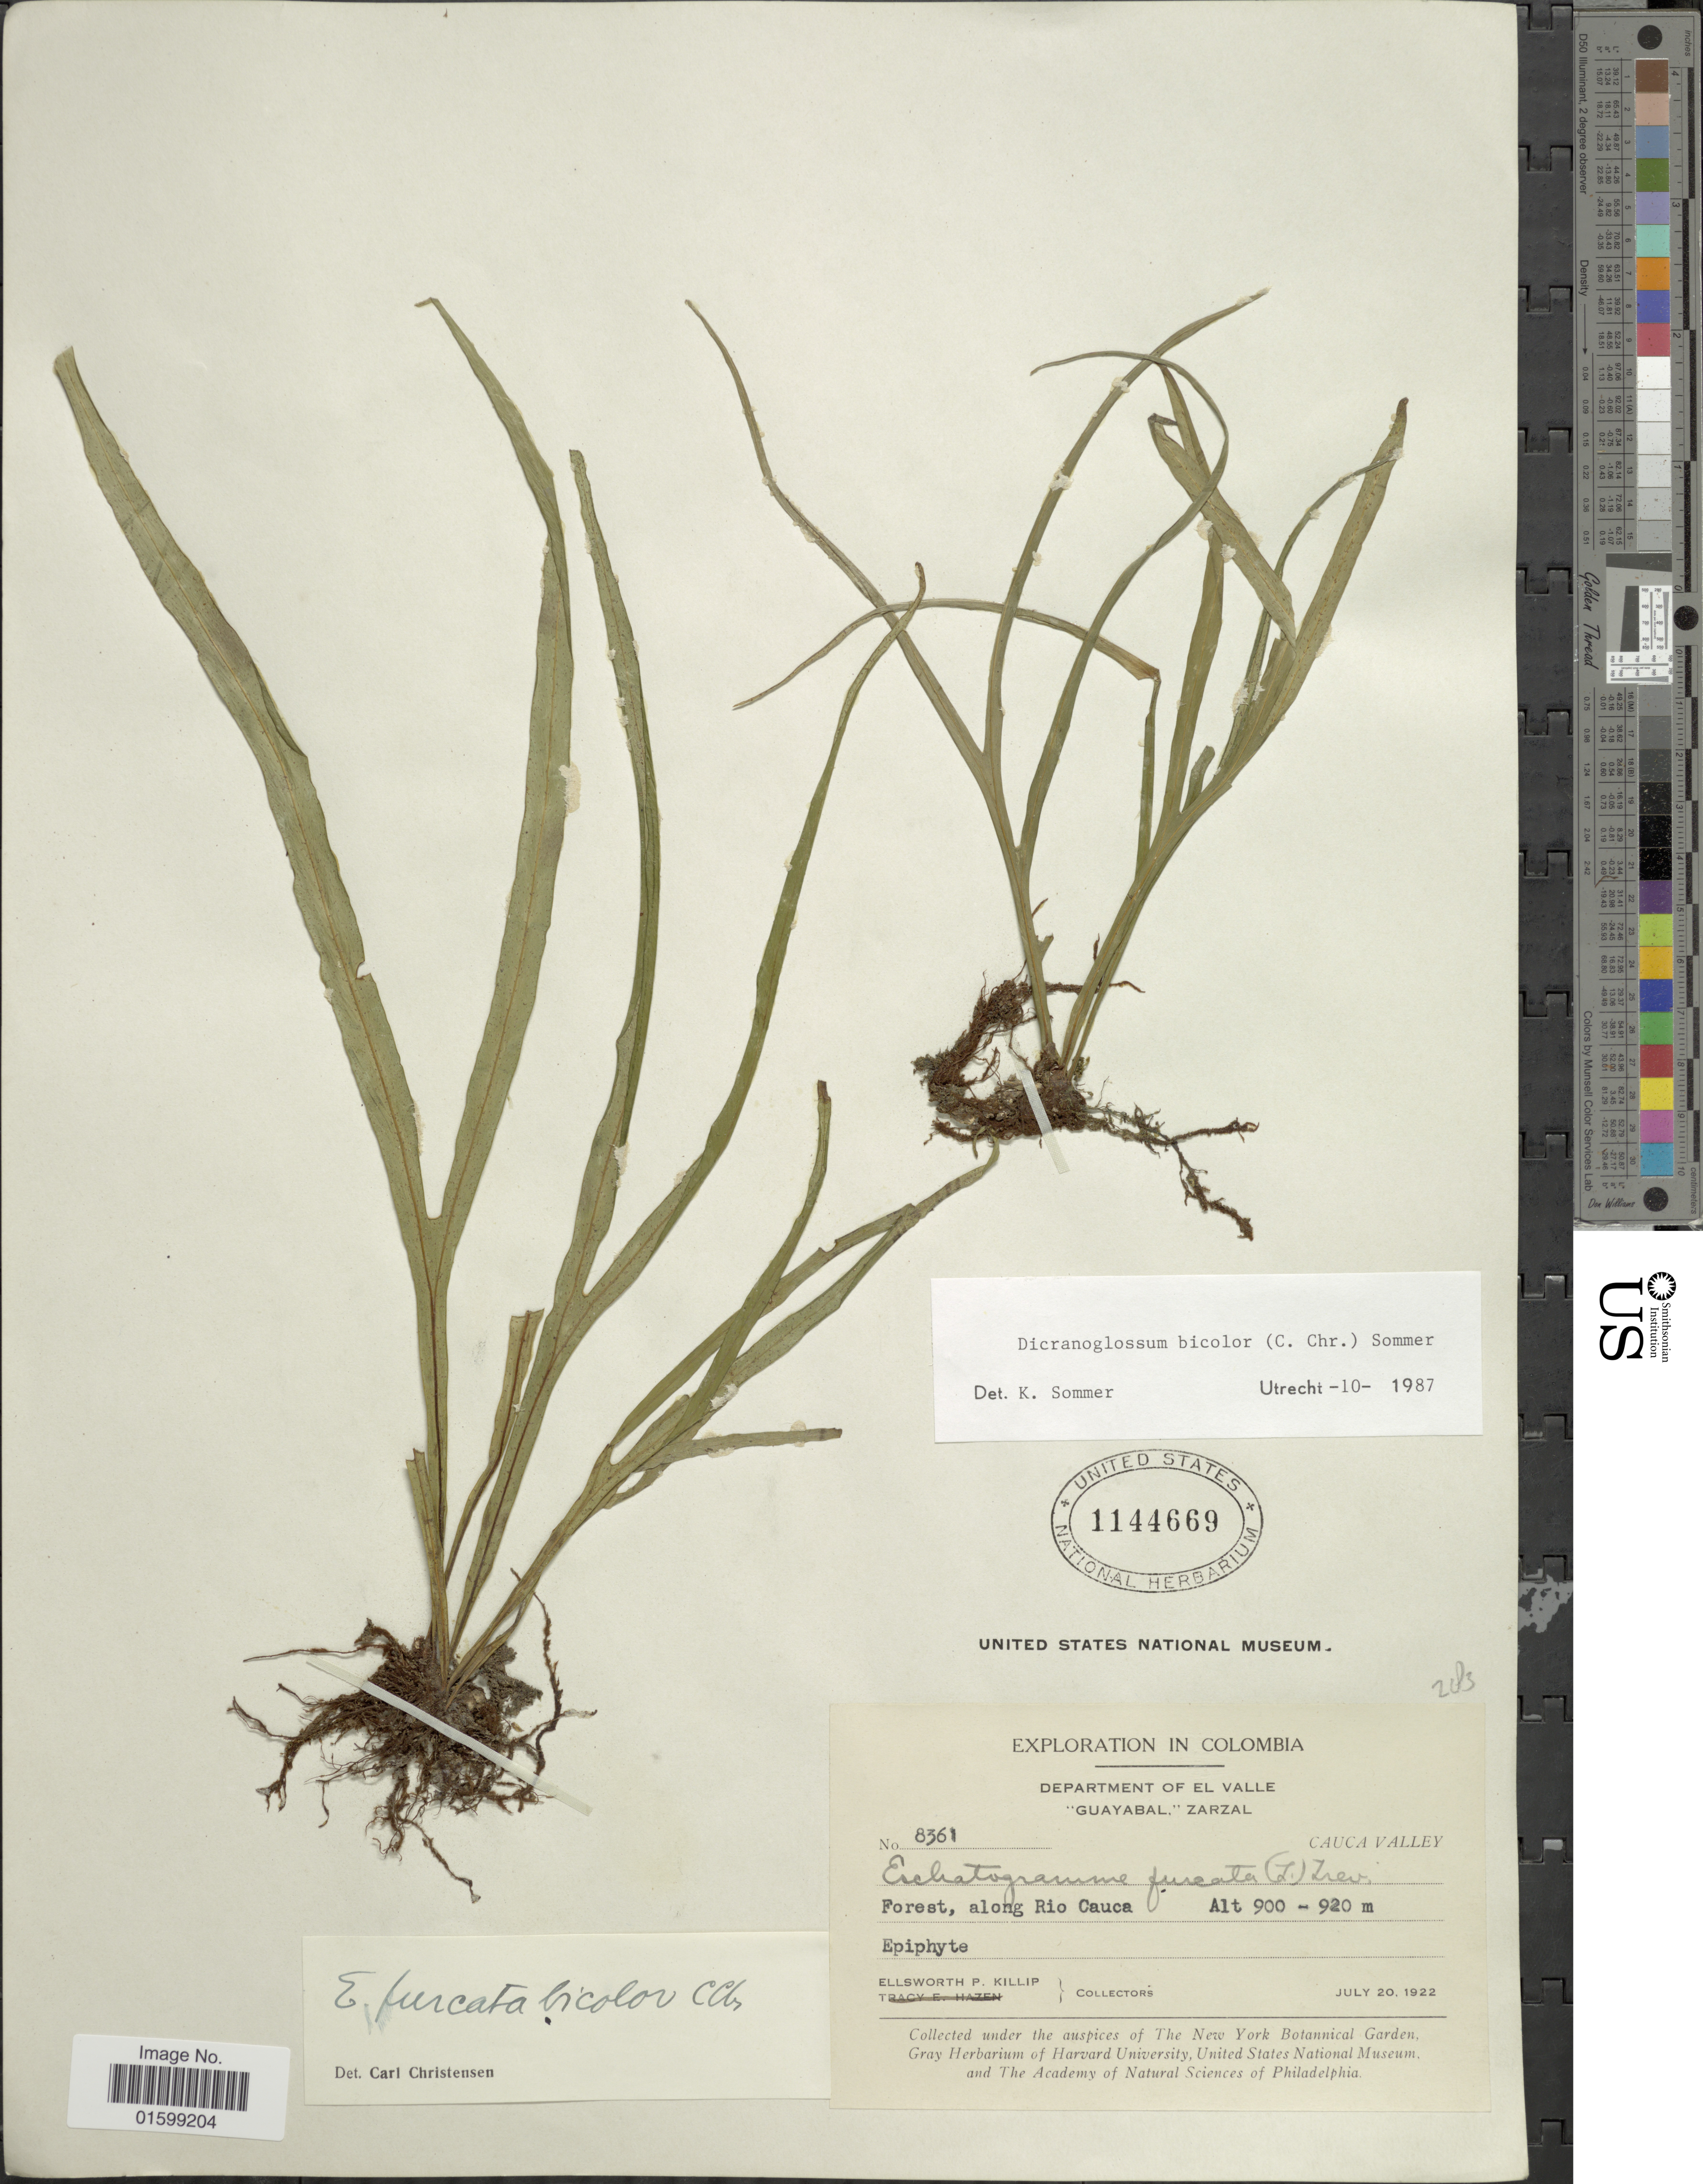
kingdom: Plantae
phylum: Tracheophyta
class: Polypodiopsida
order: Polypodiales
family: Polypodiaceae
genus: Pleopeltis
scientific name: Pleopeltis furcata var. bicolor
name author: (L.) A.R. Sm.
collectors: E. P. Killip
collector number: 8361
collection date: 1922-07-20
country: Colombia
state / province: Valle del Cauca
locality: Department of El Valle, "Guabal,"Zarzal, Cauca Valley, forest, along Rio Cauca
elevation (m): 900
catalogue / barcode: US 1144669